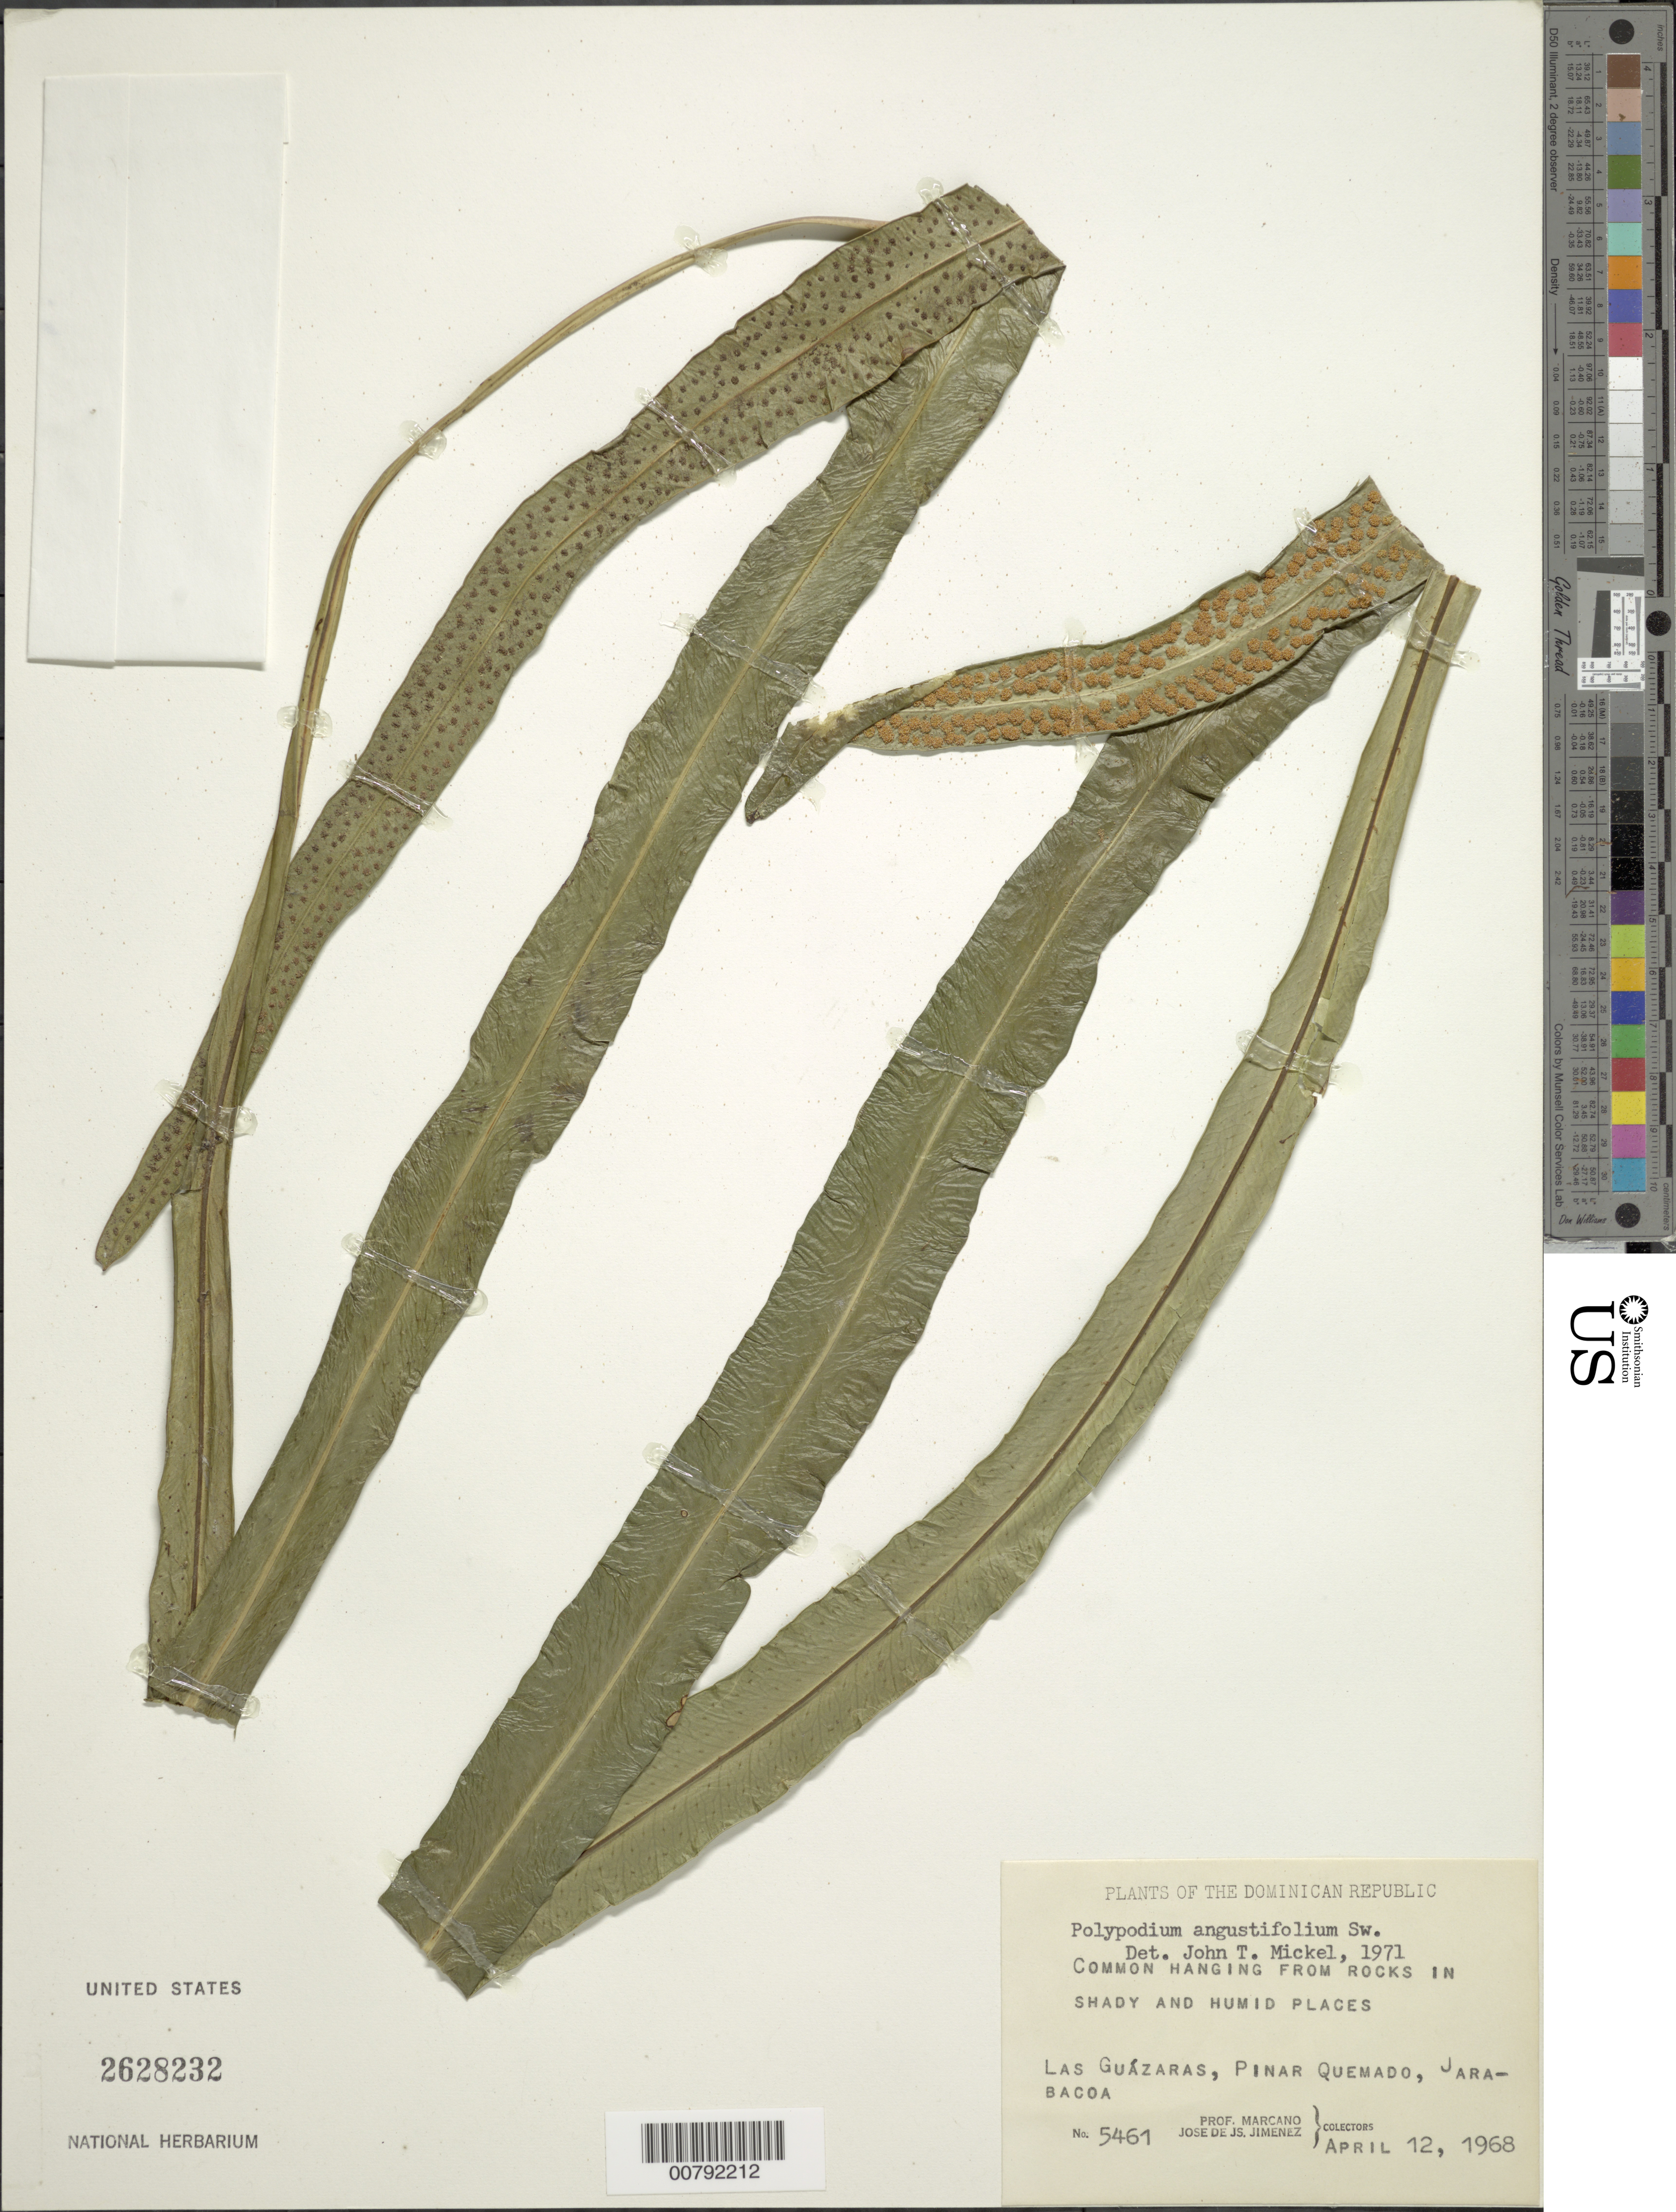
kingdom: Plantae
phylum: Tracheophyta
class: Polypodiopsida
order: Polypodiales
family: Polypodiaceae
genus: Campyloneurum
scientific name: Campyloneurum angustifolium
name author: (Sw.) Fée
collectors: E. J. Marcano F. & J. J. Jiménez Almonte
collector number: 5461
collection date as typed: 12 Apr 1968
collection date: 1968-04-12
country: Dominican Republic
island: Hispaniola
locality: Las Guázaras, Pinar Quemado, Jarabacoa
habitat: Hanging from rocks in shady and humid places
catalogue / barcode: US 2628232